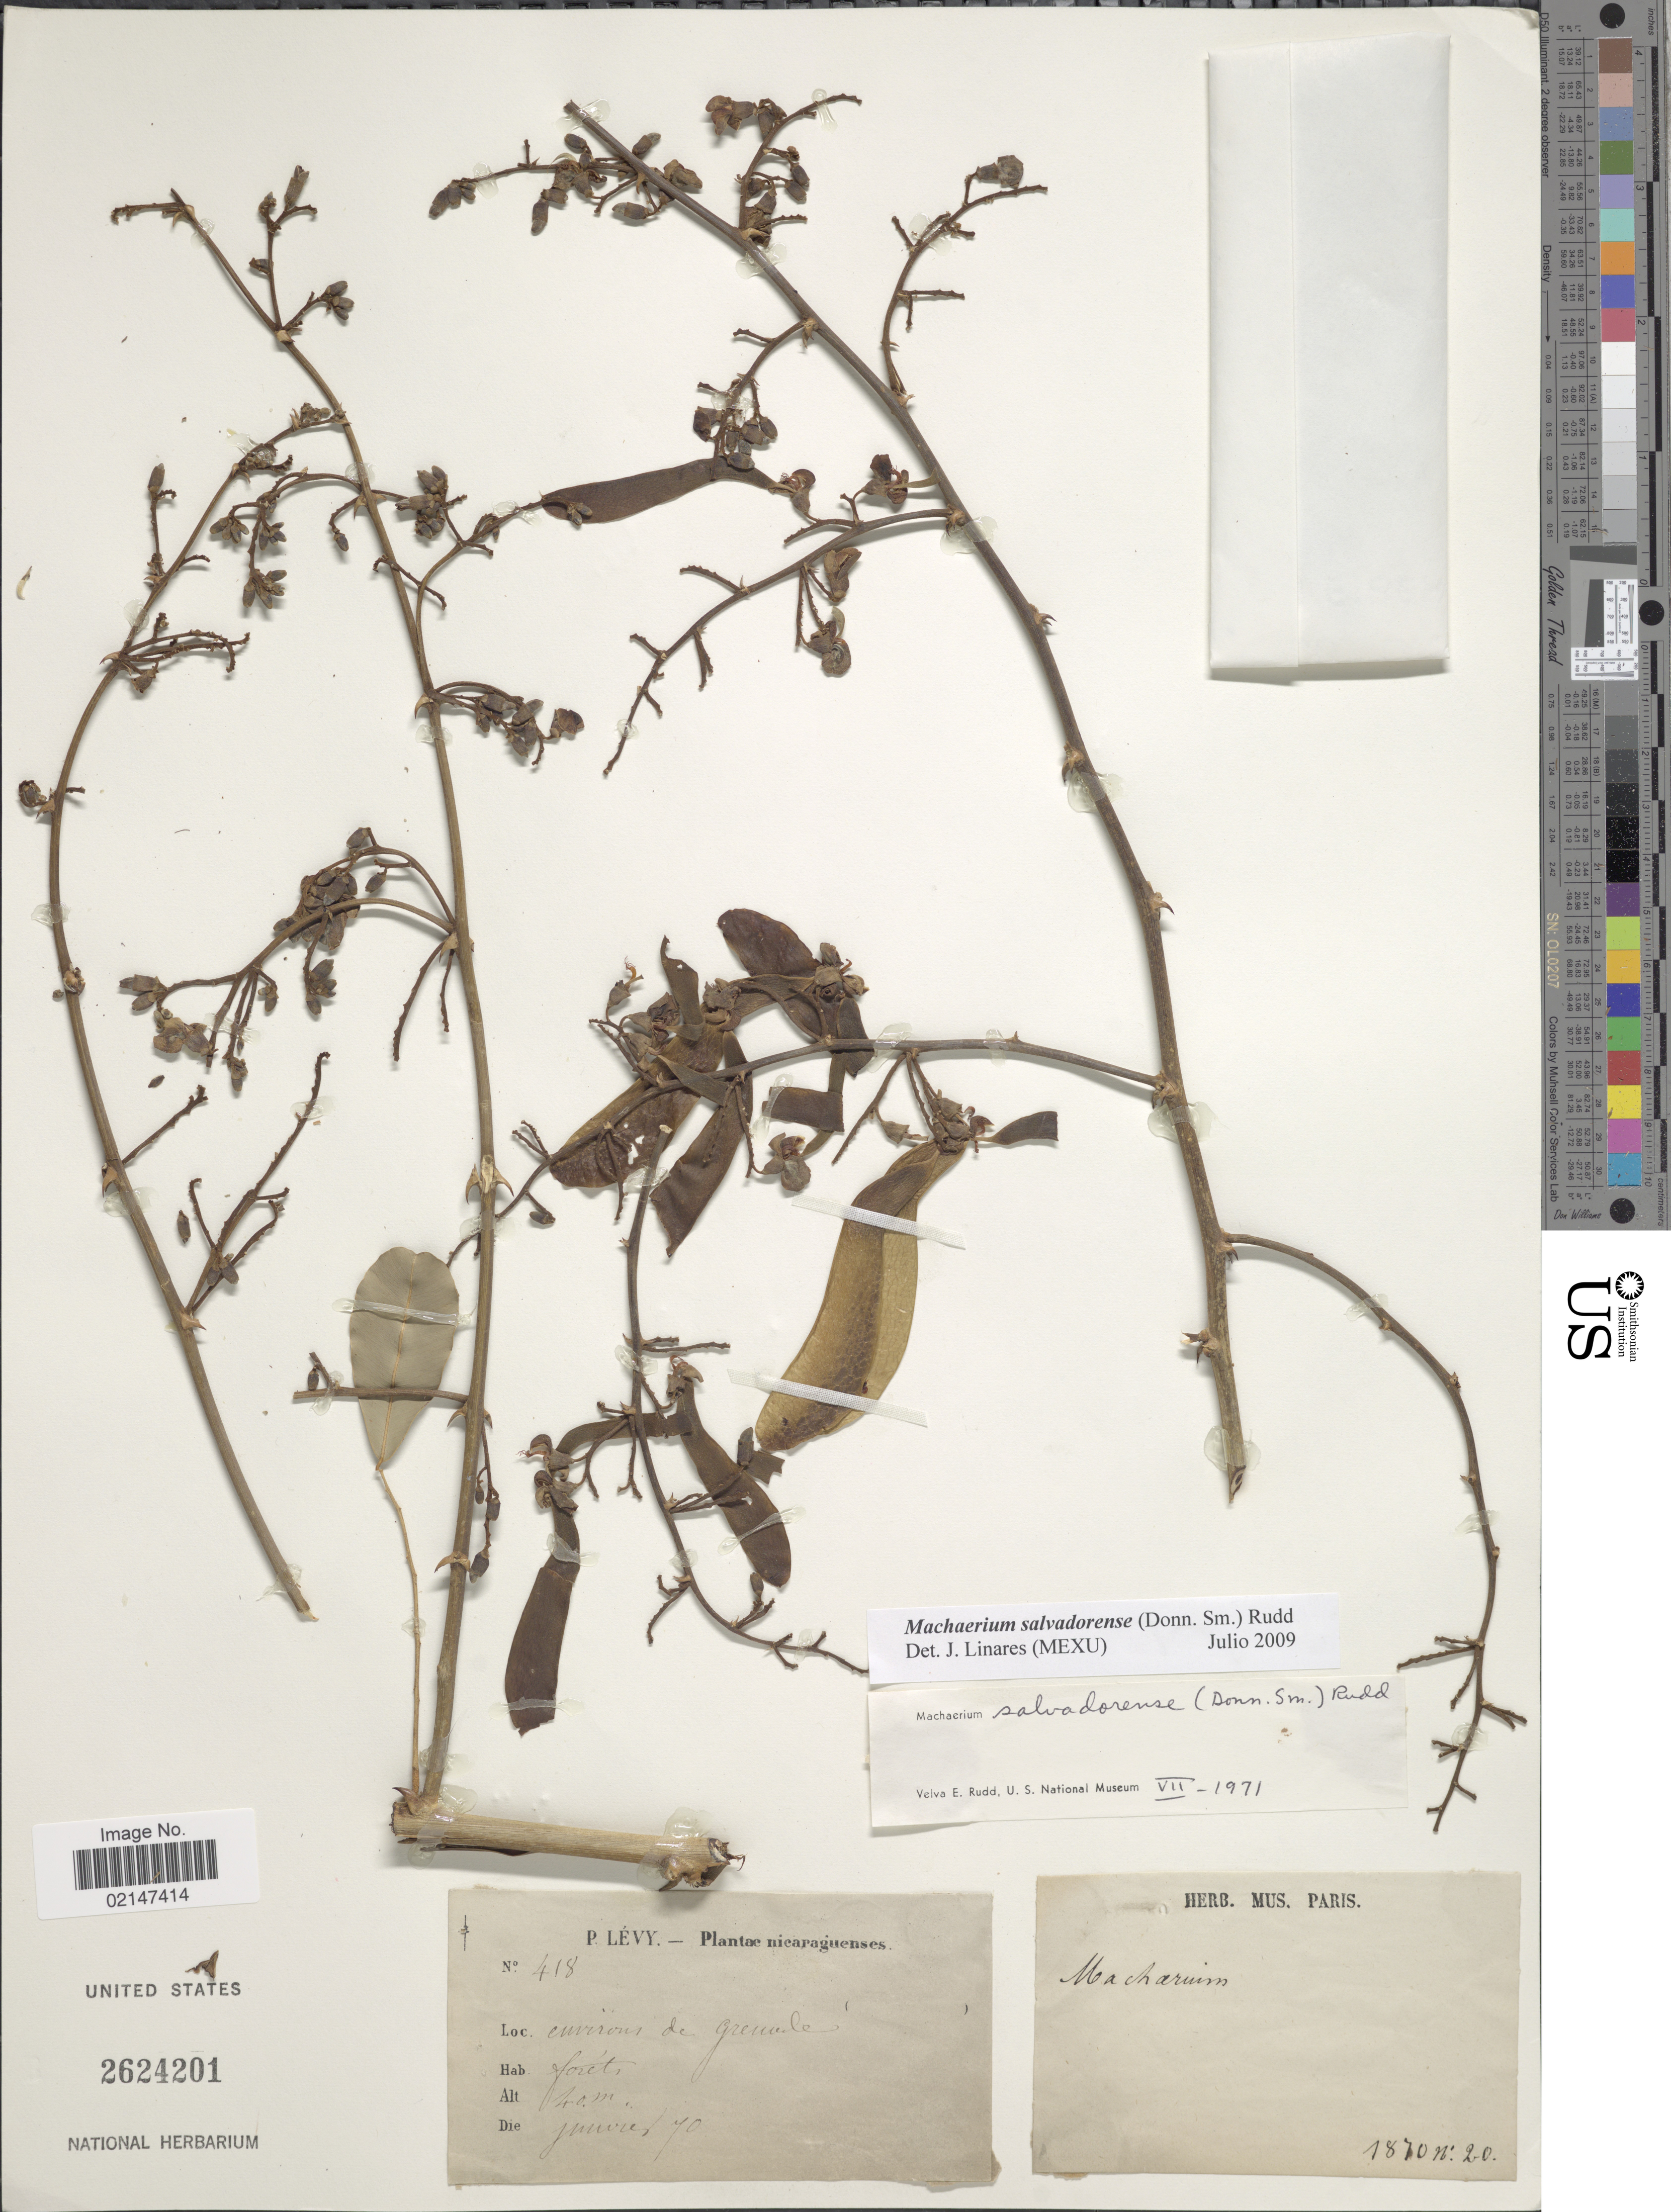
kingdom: Plantae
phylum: Tracheophyta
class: Magnoliopsida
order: Fabales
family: Fabaceae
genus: Machaerium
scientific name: Machaerium salvadorense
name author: (Donn. Sm.) Rudd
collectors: P. Lévy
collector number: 418/20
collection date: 1870-01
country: Nicaragua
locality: Nicaraguenses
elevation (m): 40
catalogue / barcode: US 2624201